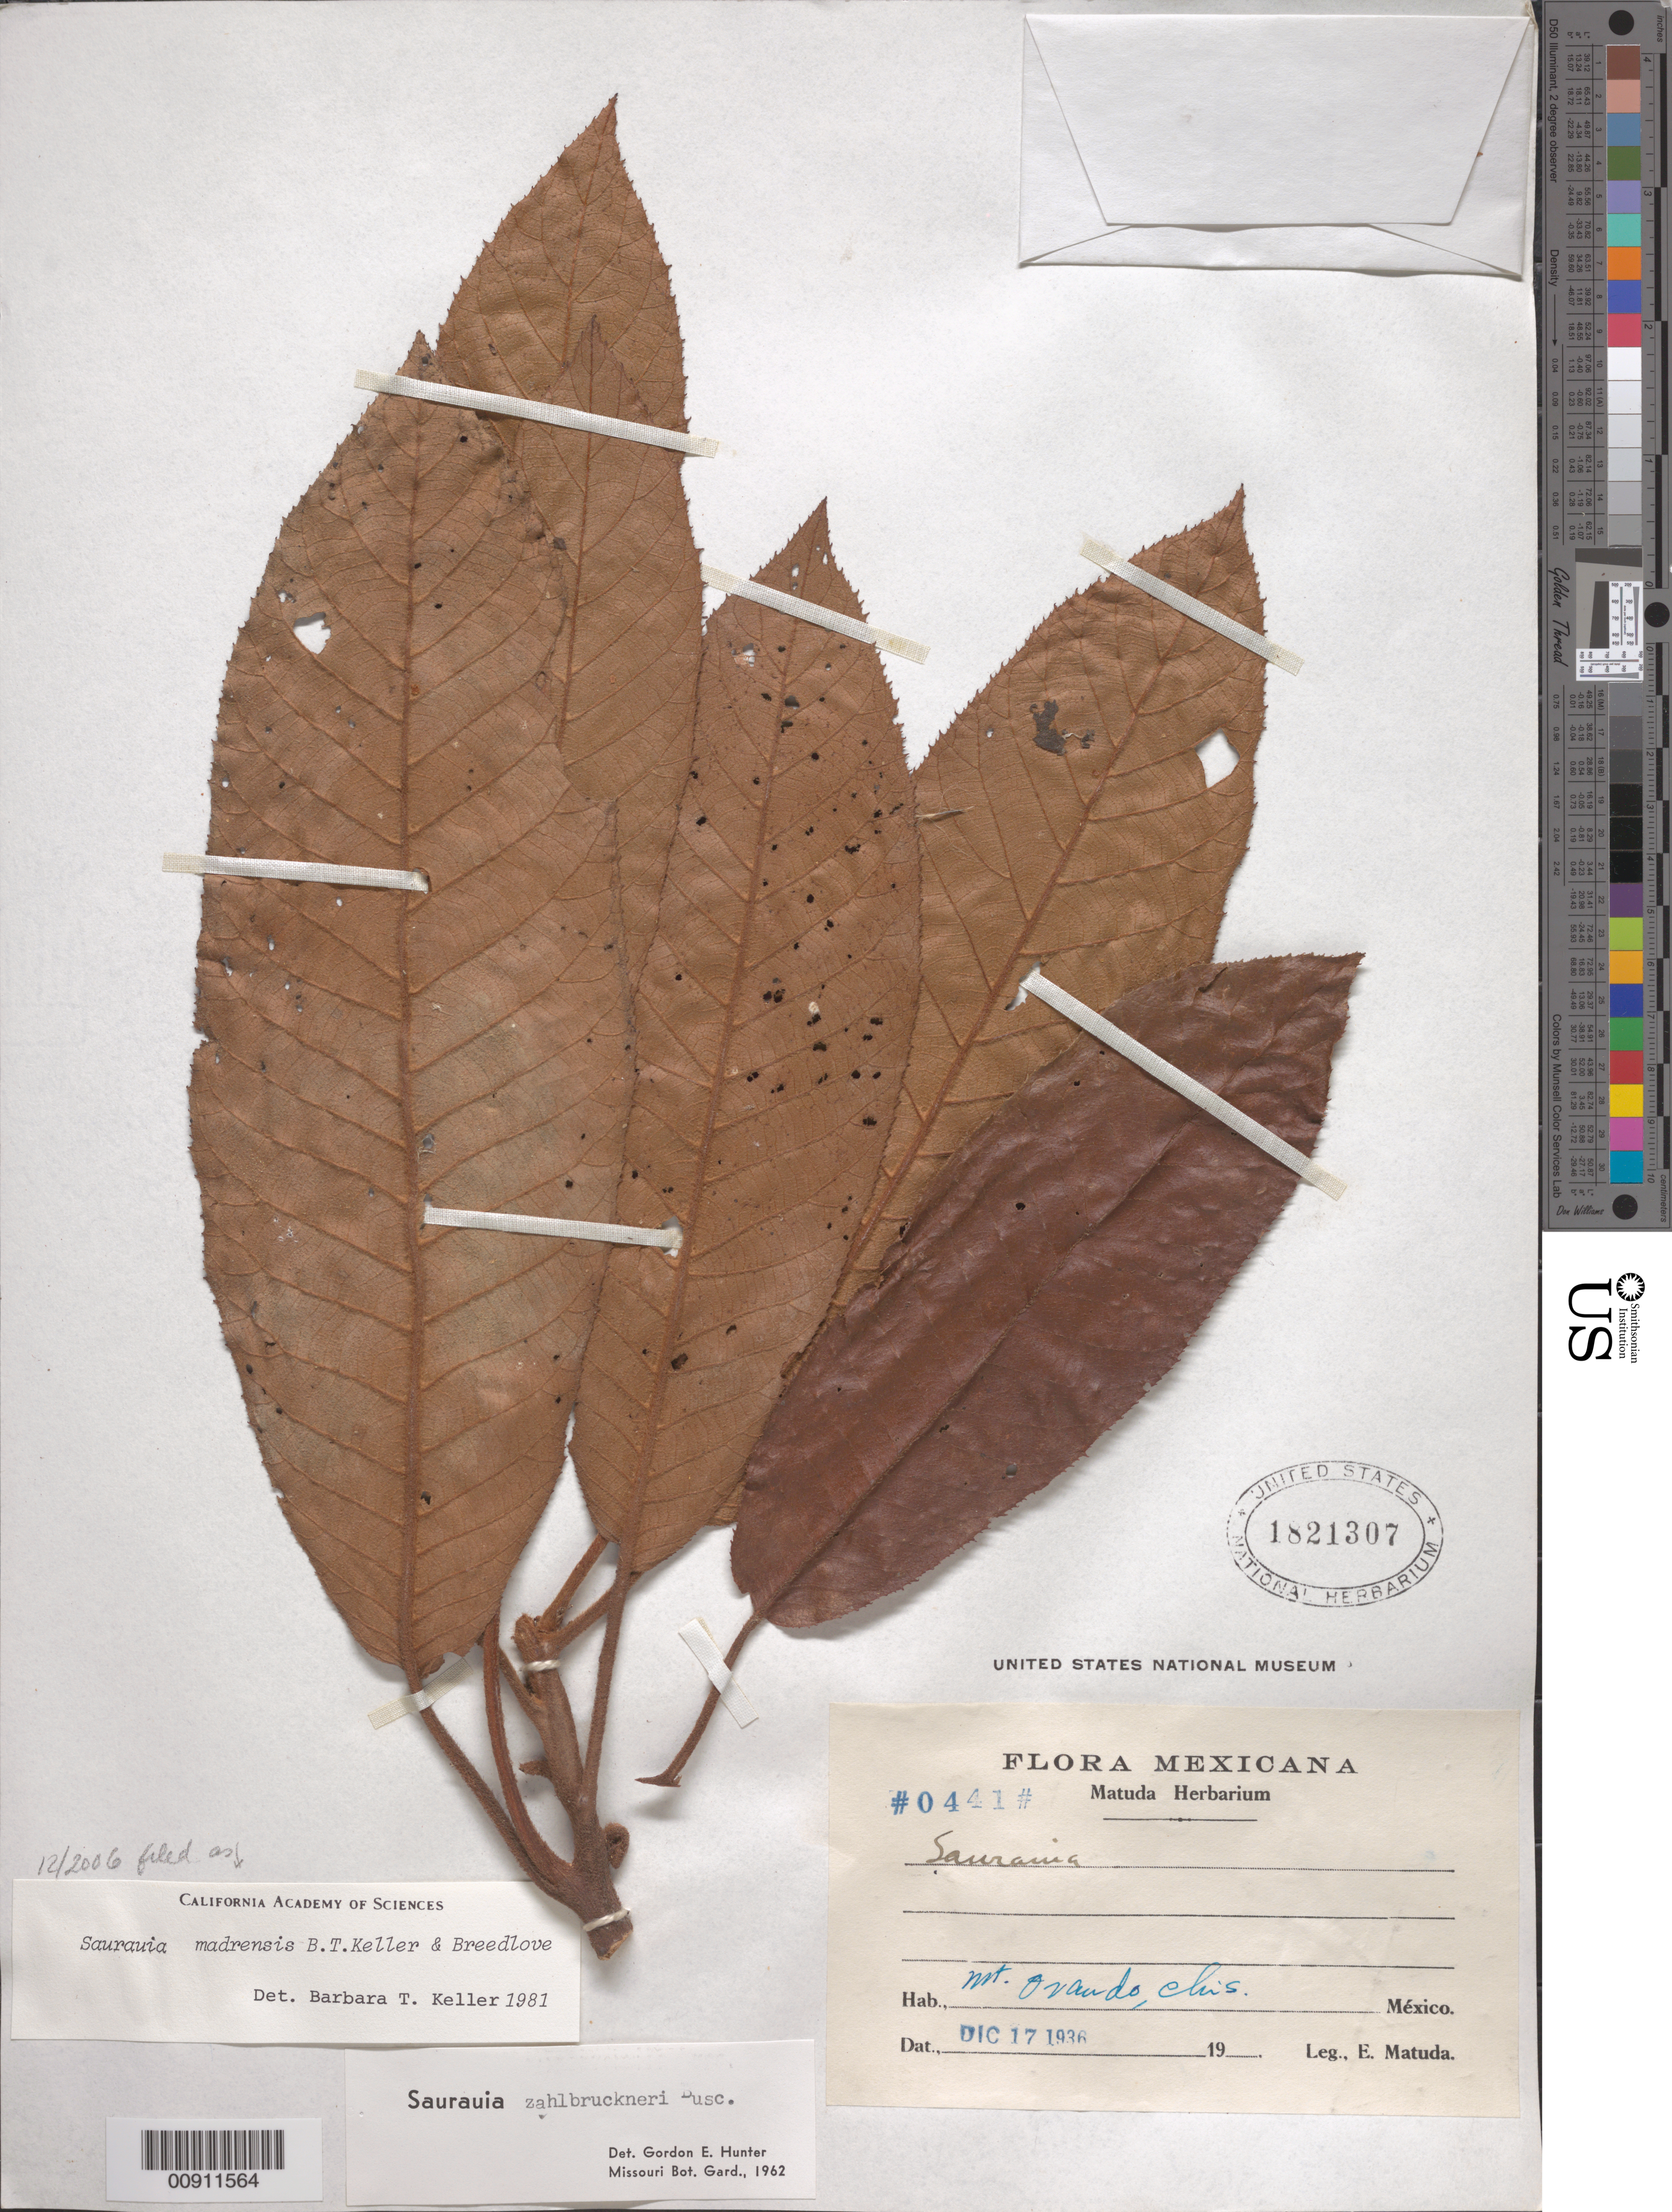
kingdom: Plantae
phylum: Tracheophyta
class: Magnoliopsida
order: Ericales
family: Actinidiaceae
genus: Saurauia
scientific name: Saurauia madrensis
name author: B.T. Keller & Breedlove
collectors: E. Matuda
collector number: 0441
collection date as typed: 17 Dec 1936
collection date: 1936-12-17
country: Mexico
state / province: Chiapas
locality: Mt. Ovando, Chiapas.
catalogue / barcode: US 1821307